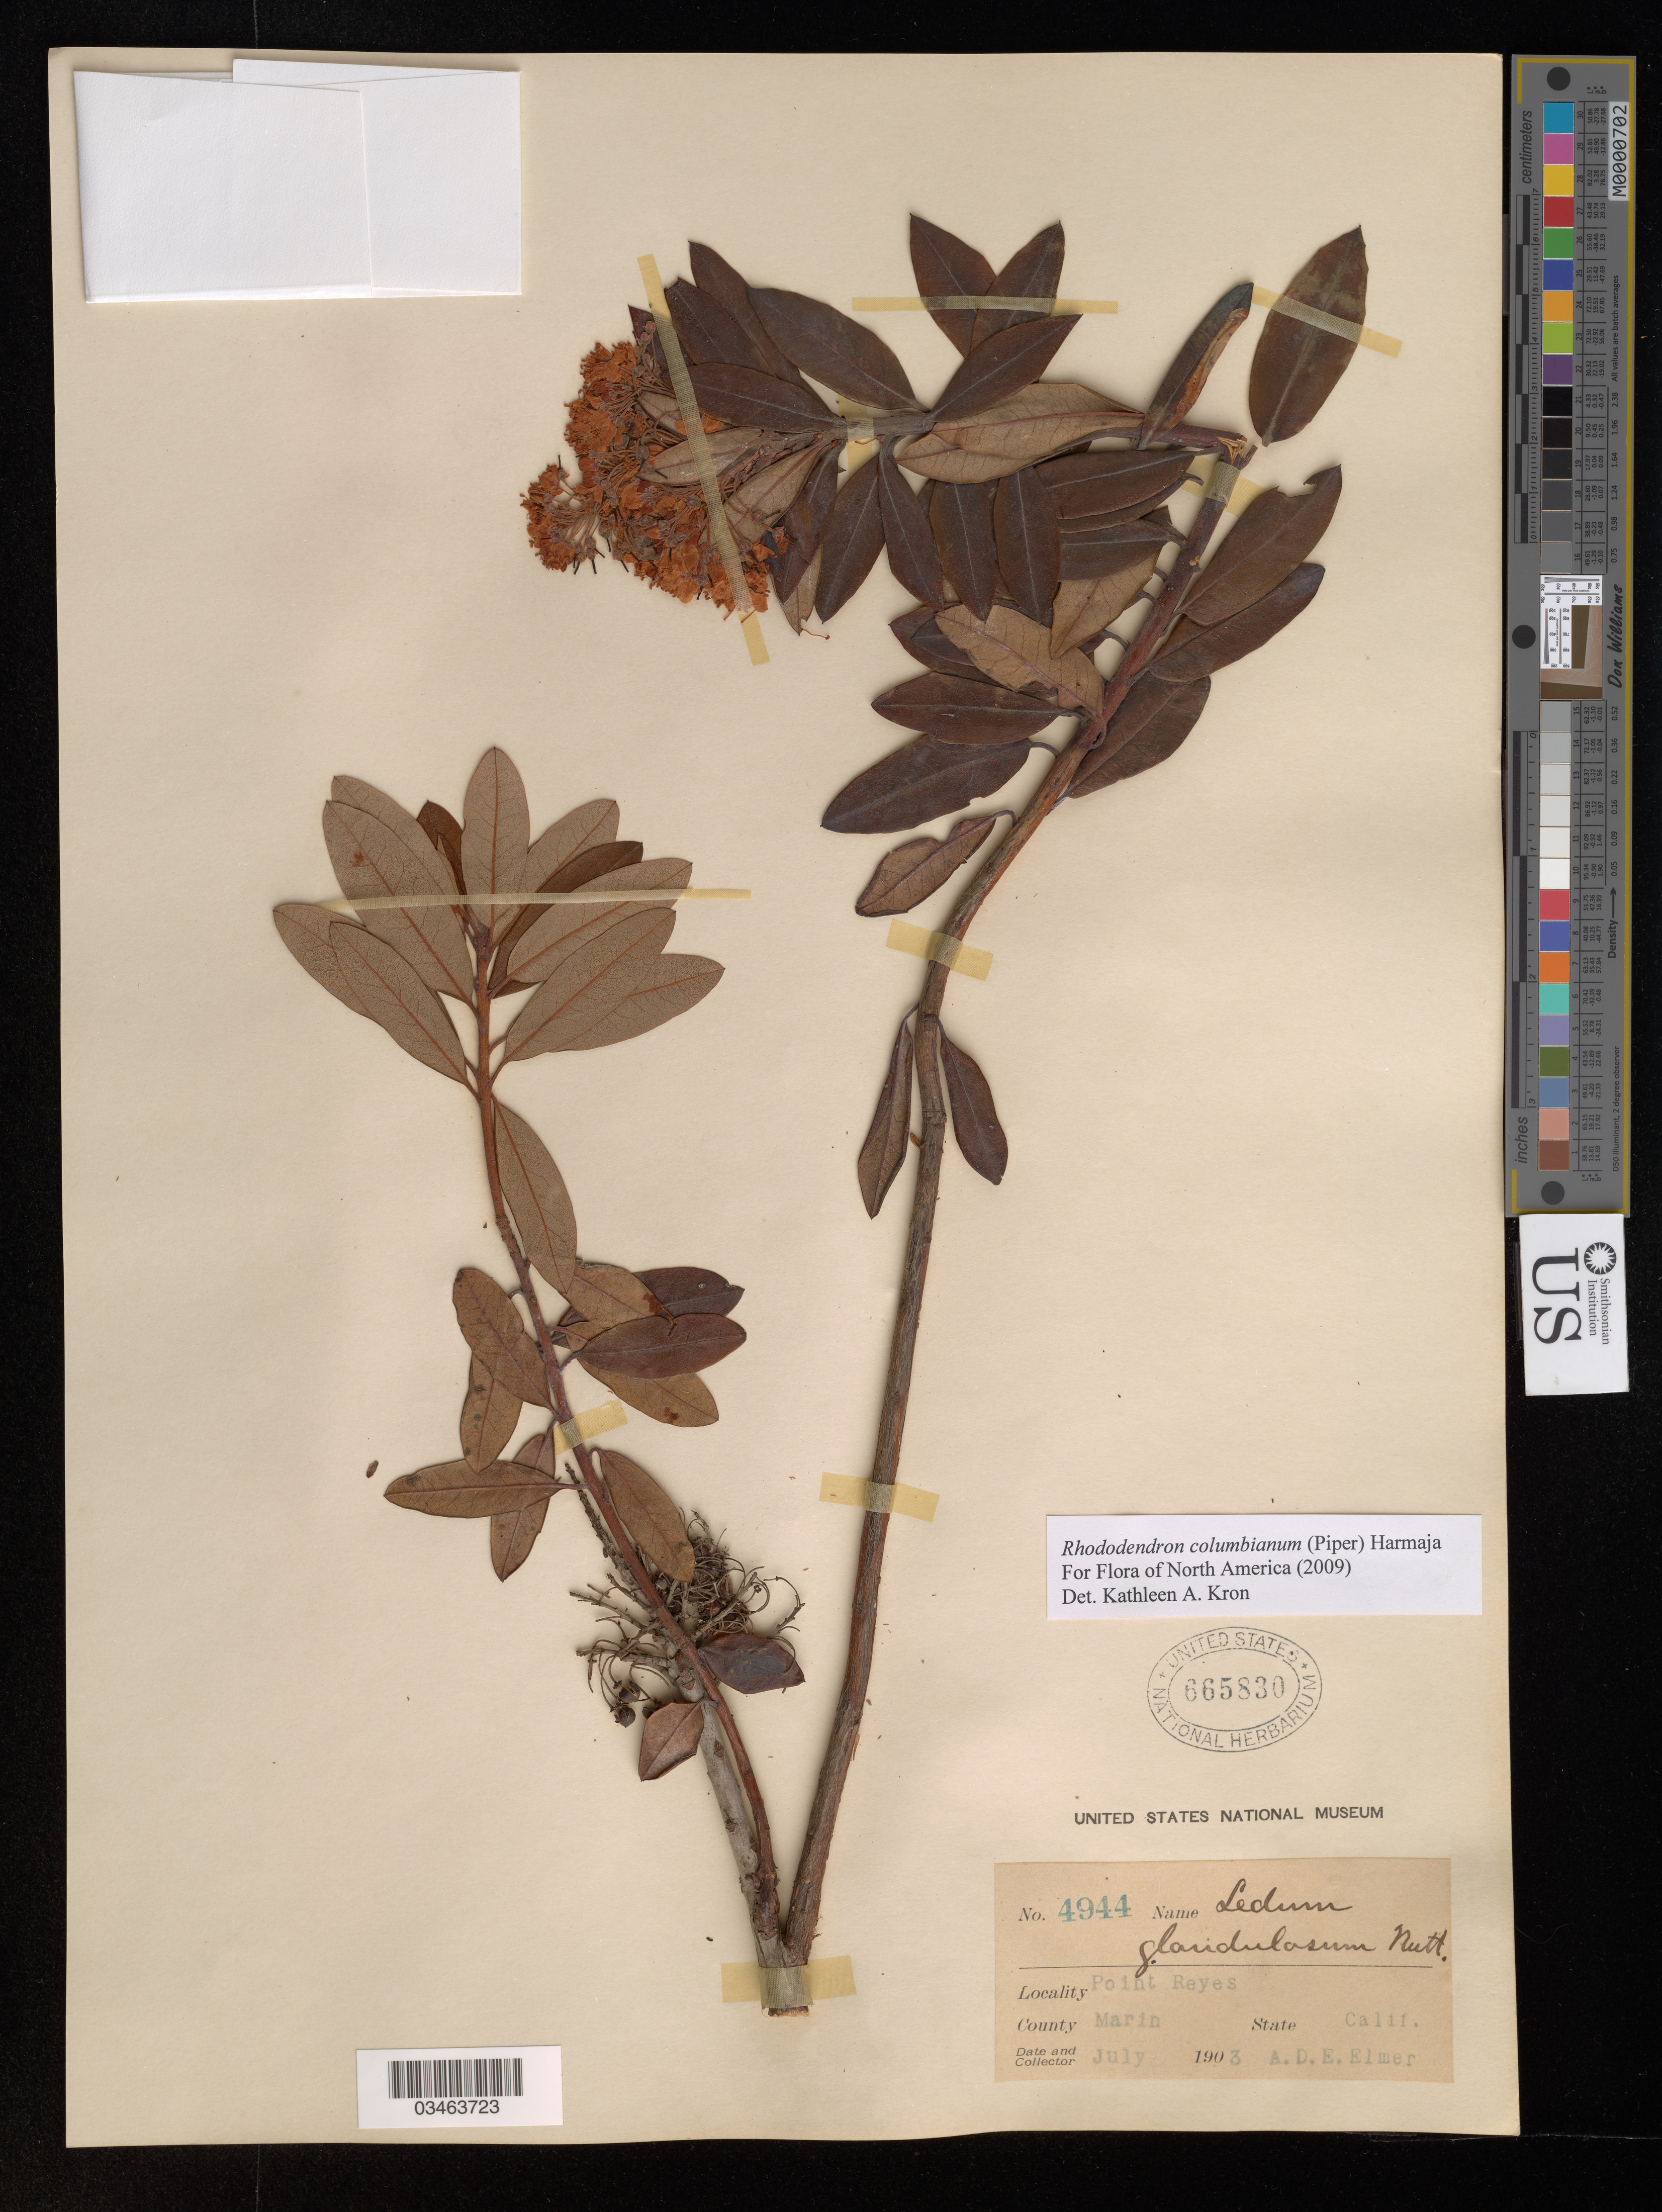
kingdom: Plantae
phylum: Tracheophyta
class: Magnoliopsida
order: Ericales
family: Ericaceae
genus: Rhododendron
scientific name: Rhododendron columbianum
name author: (Piper) Harmaja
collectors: A. D. E. Elmer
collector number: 4944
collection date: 1903-07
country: United States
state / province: California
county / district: Marin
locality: Point Reyes. County Marin.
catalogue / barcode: US 665830